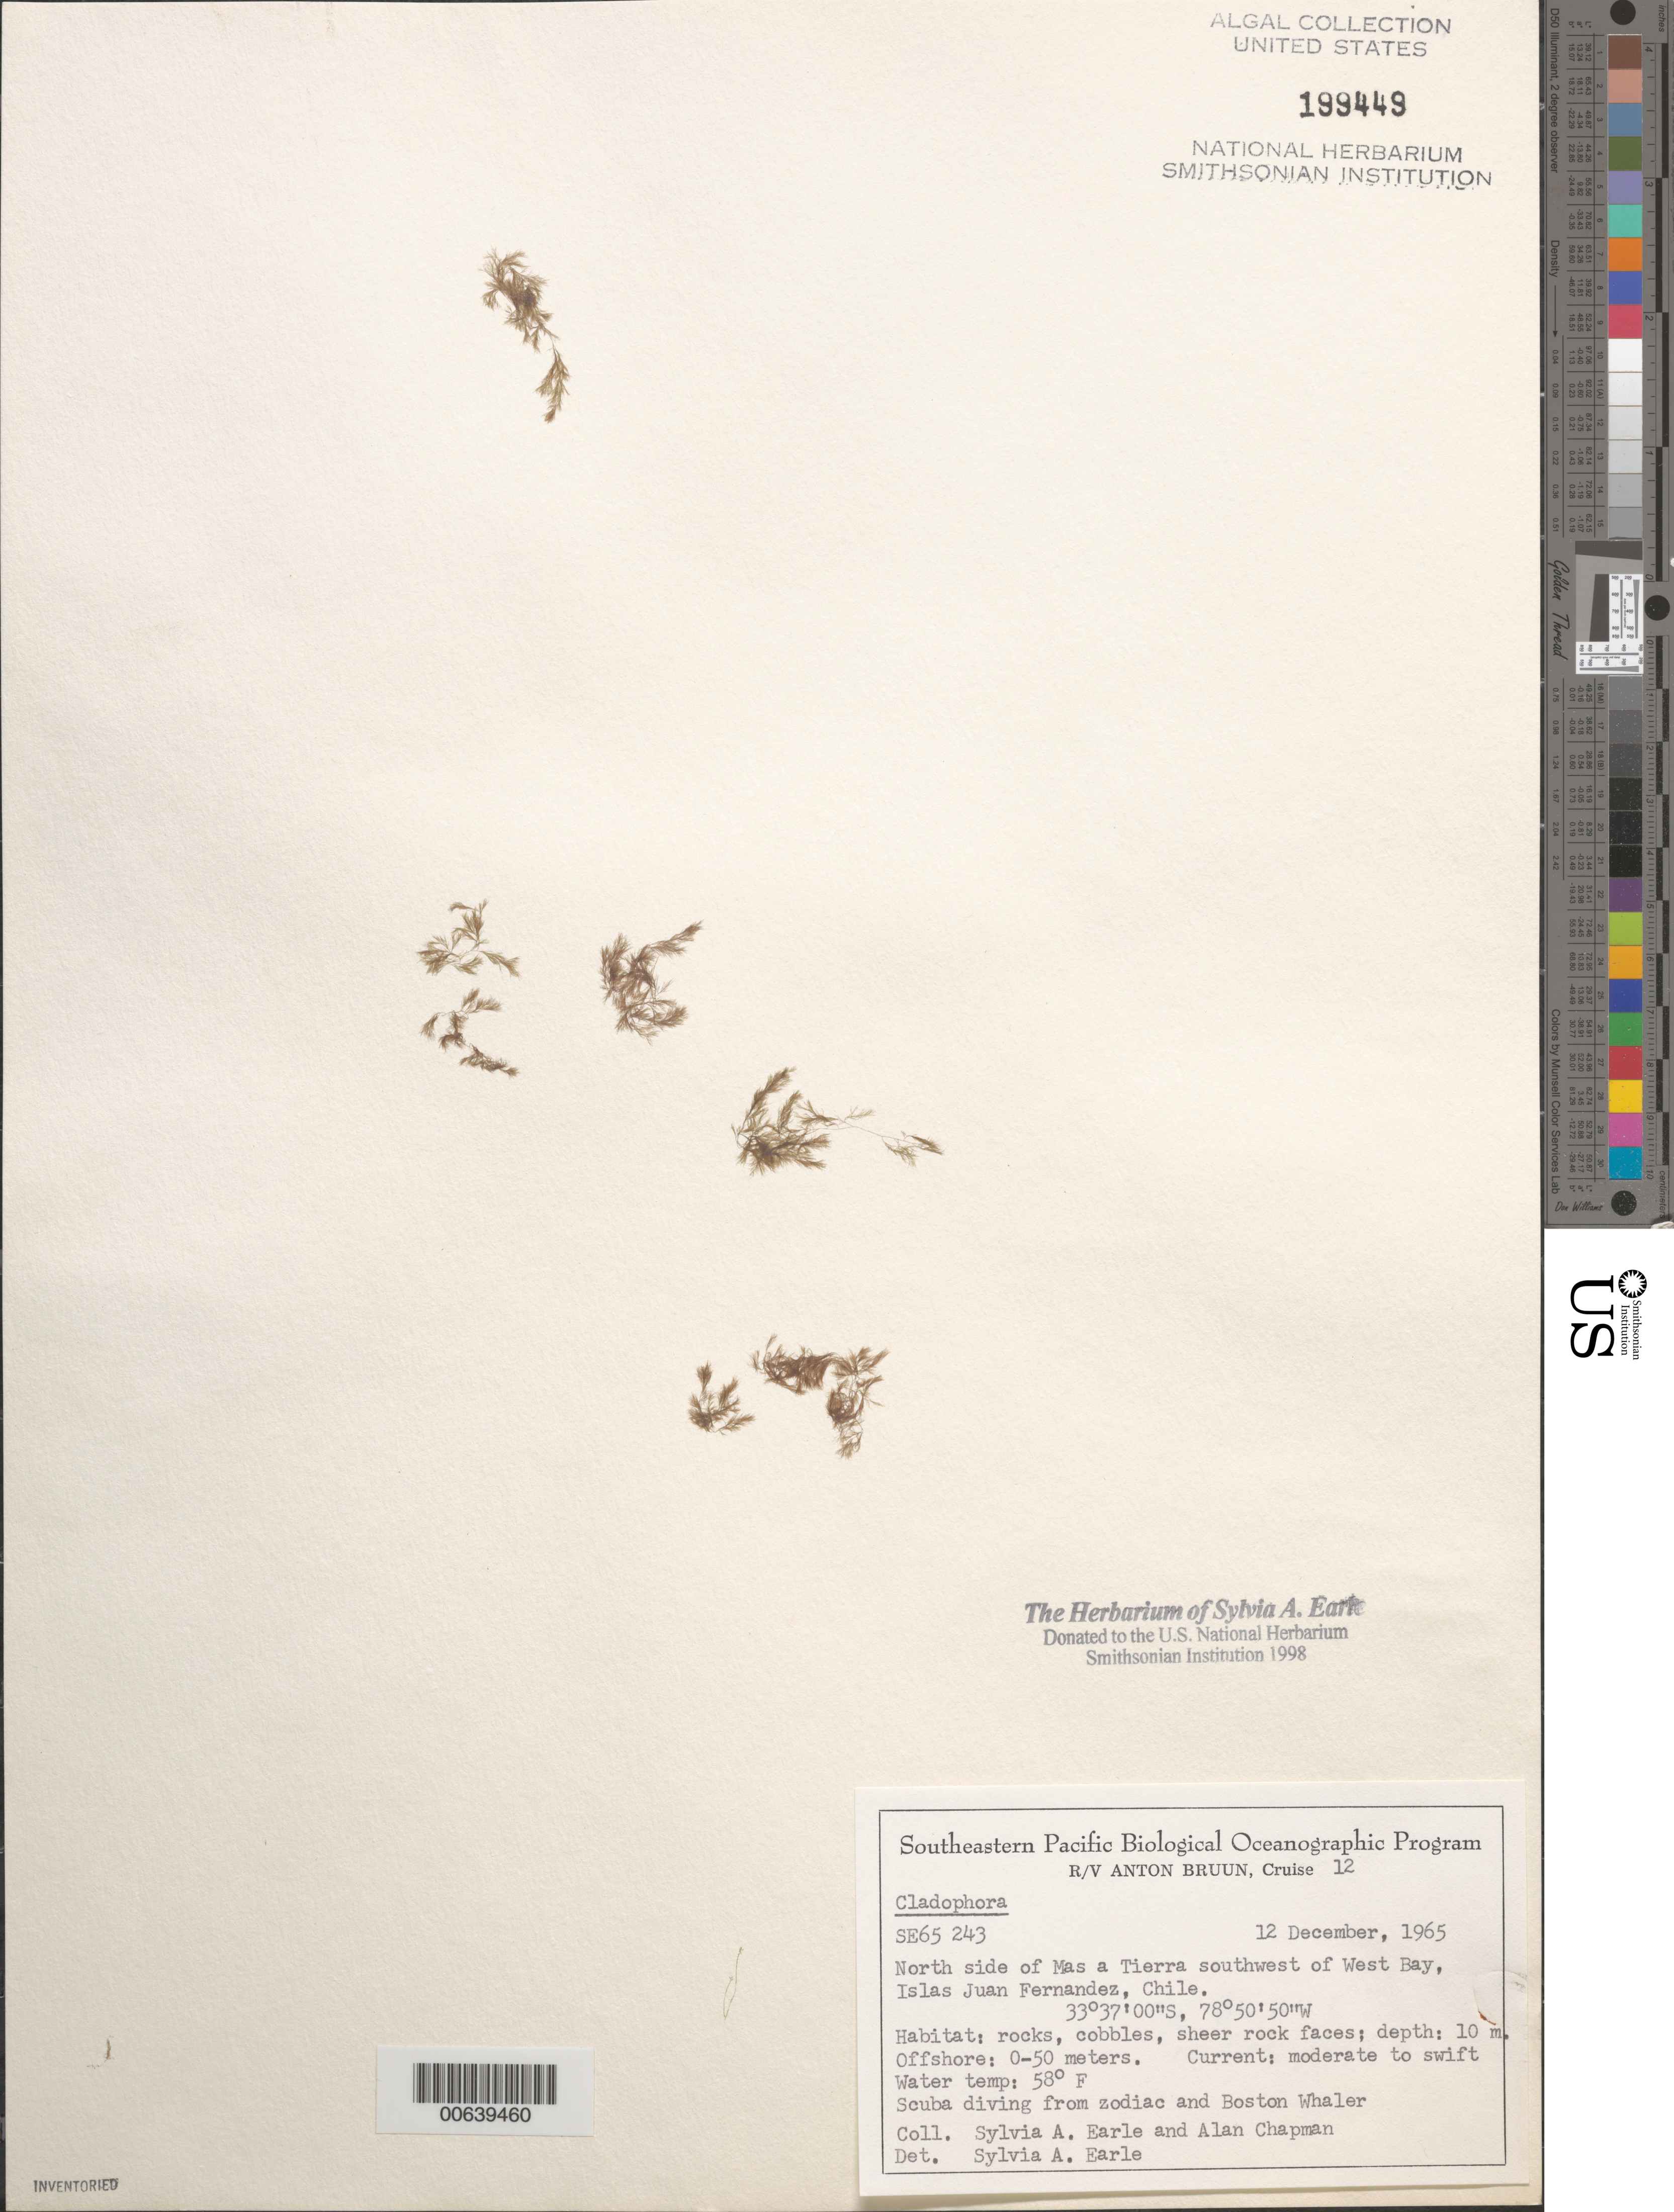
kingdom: Plantae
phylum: Chlorophyta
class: Ulvophyceae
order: Cladophorales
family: Cladophoraceae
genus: Cladophora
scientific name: Cladophora sp.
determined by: Earle, S. A.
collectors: S. A. Earle & A. Chapman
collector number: SE 65243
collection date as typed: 12 Dec 1965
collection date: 1965-12-12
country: Chile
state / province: Valparaíso (V)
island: Isla Más a Tierra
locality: Southwest of West Bay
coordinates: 33 37' 00" S, 78 50' 50" W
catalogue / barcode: US 199449